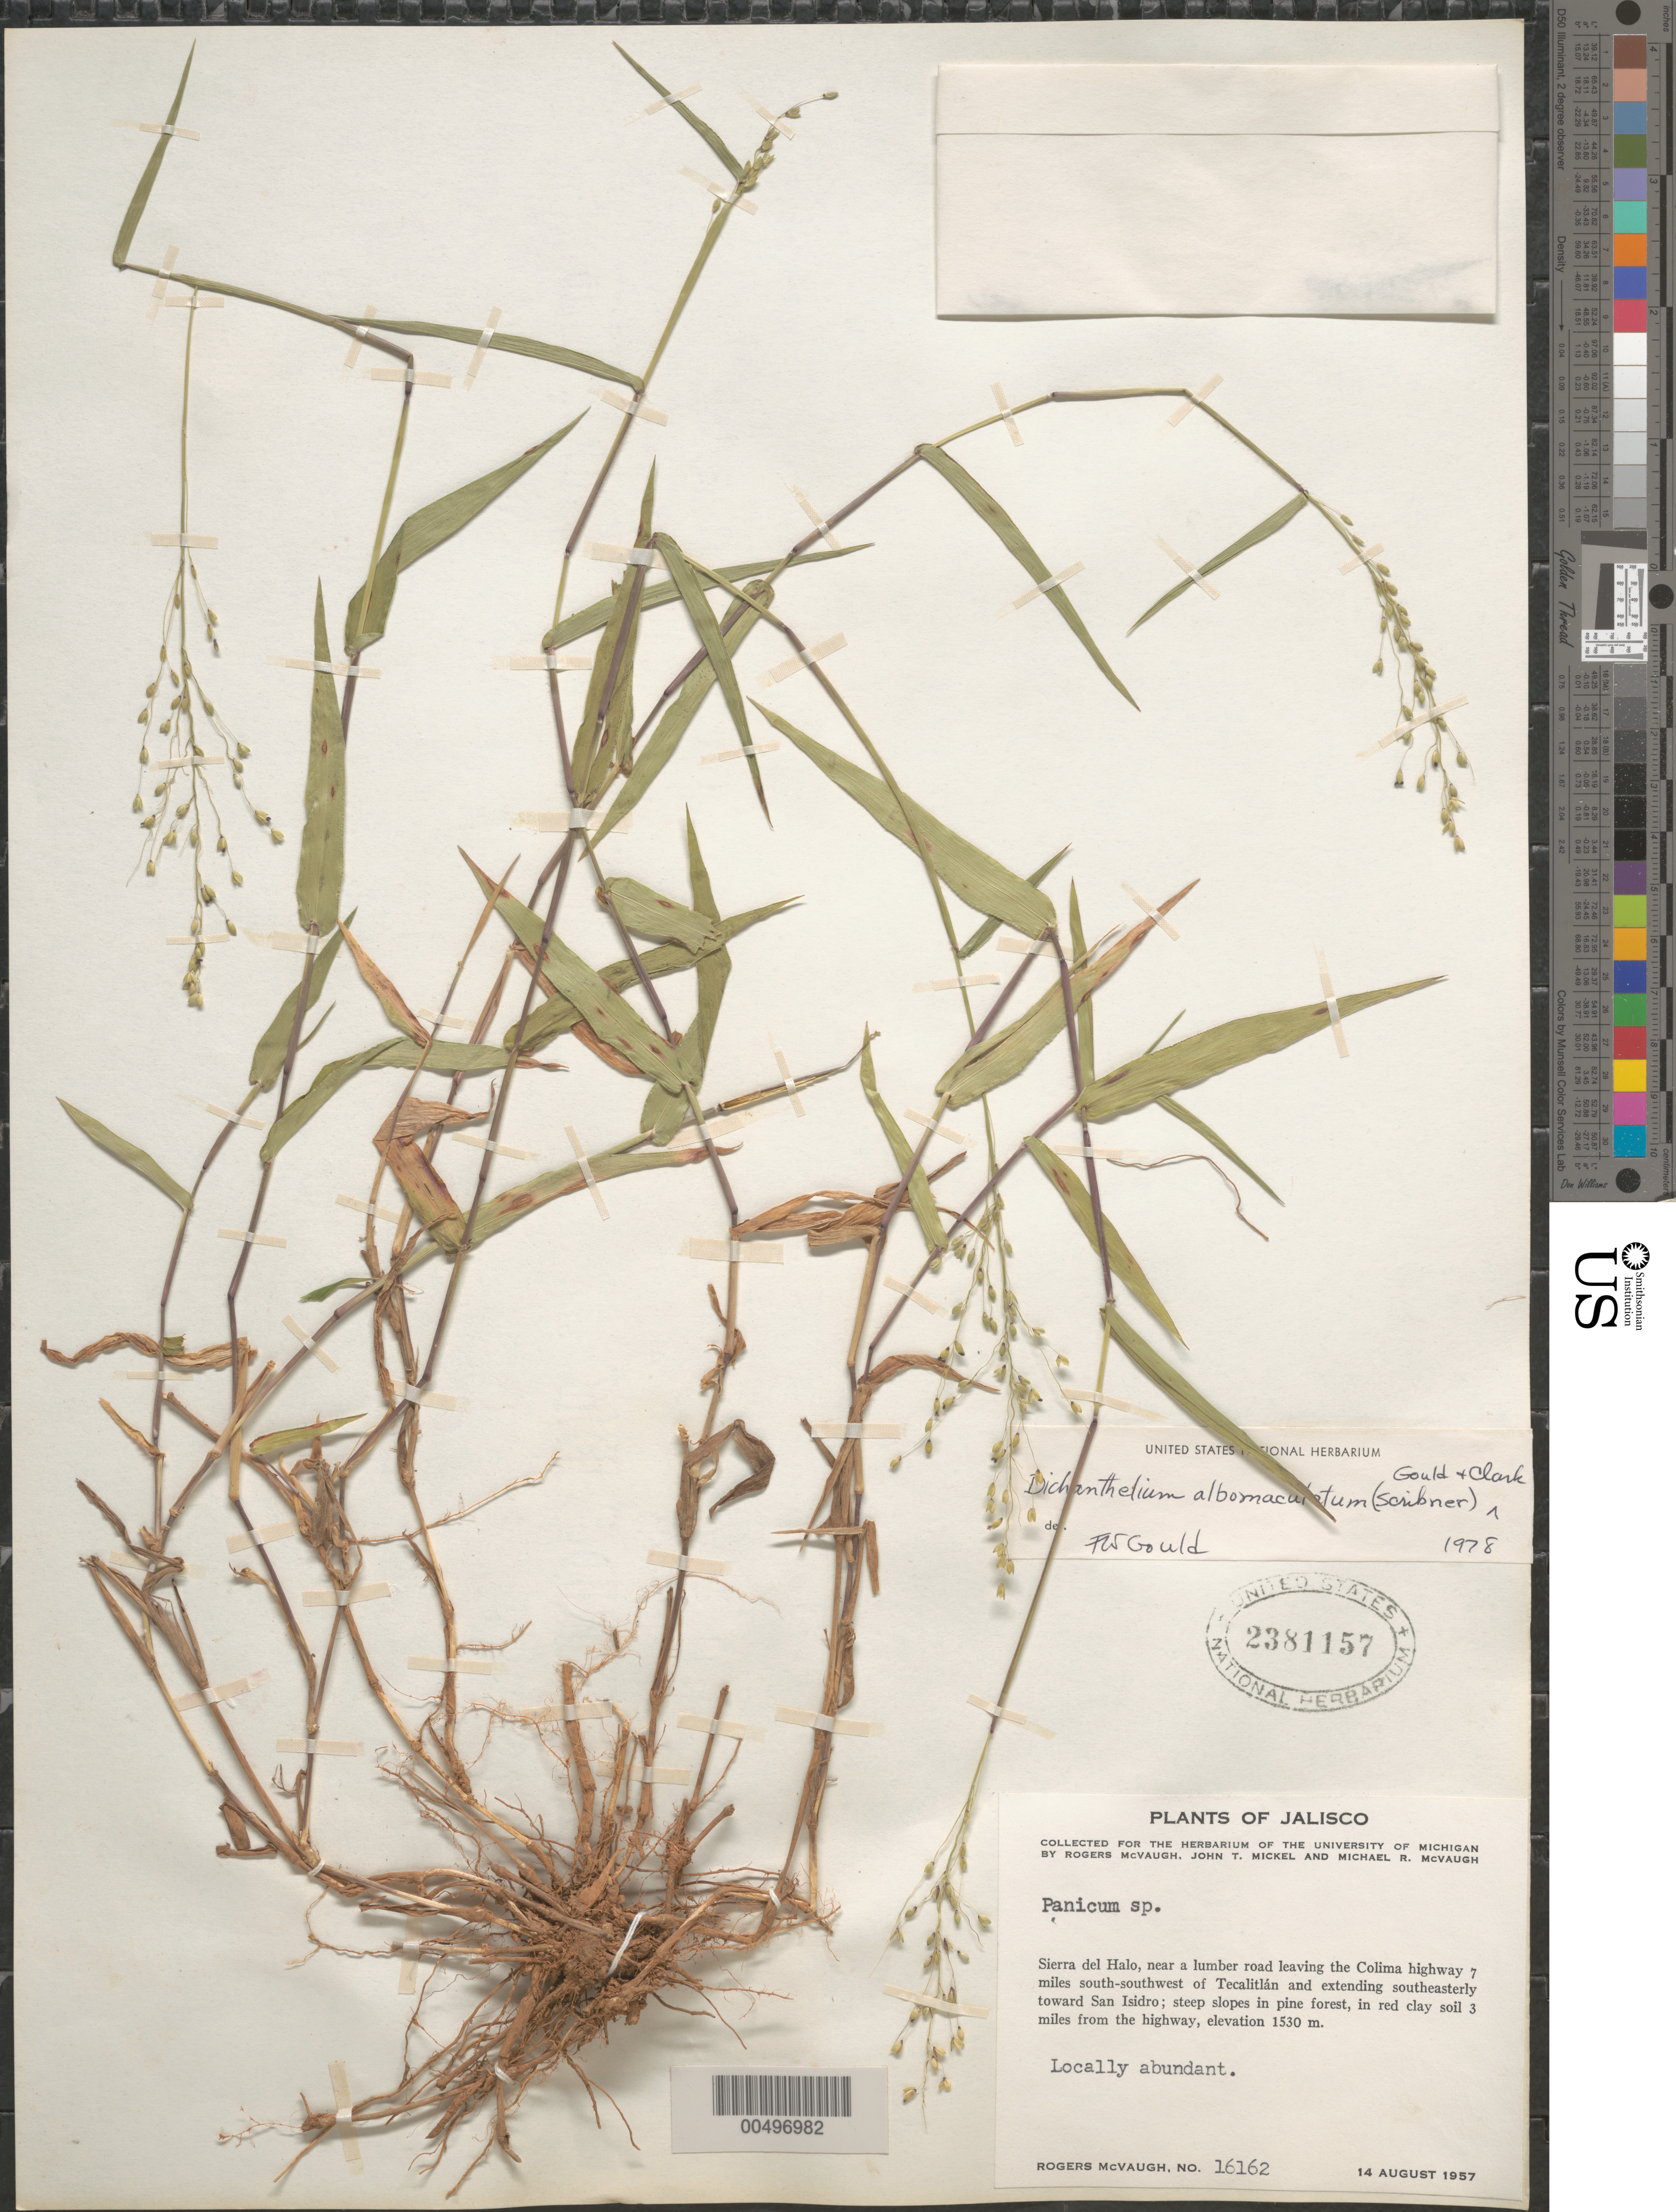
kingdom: Plantae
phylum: Tracheophyta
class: Liliopsida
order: Poales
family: Poaceae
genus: Dichanthelium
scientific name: Dichanthelium albomaculatum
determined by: Gould, F. W.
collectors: R. McVaugh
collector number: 16162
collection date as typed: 14 Aug 1957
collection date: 1957-08-14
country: Mexico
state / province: Jalisco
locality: Sierra del Halo, near a lumber rd leaving the Colima hwy 7 mi SSW of Tecalitlán & extending SE toward San Isidro, 3 mi from hwy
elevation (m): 1530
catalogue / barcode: US 2381157